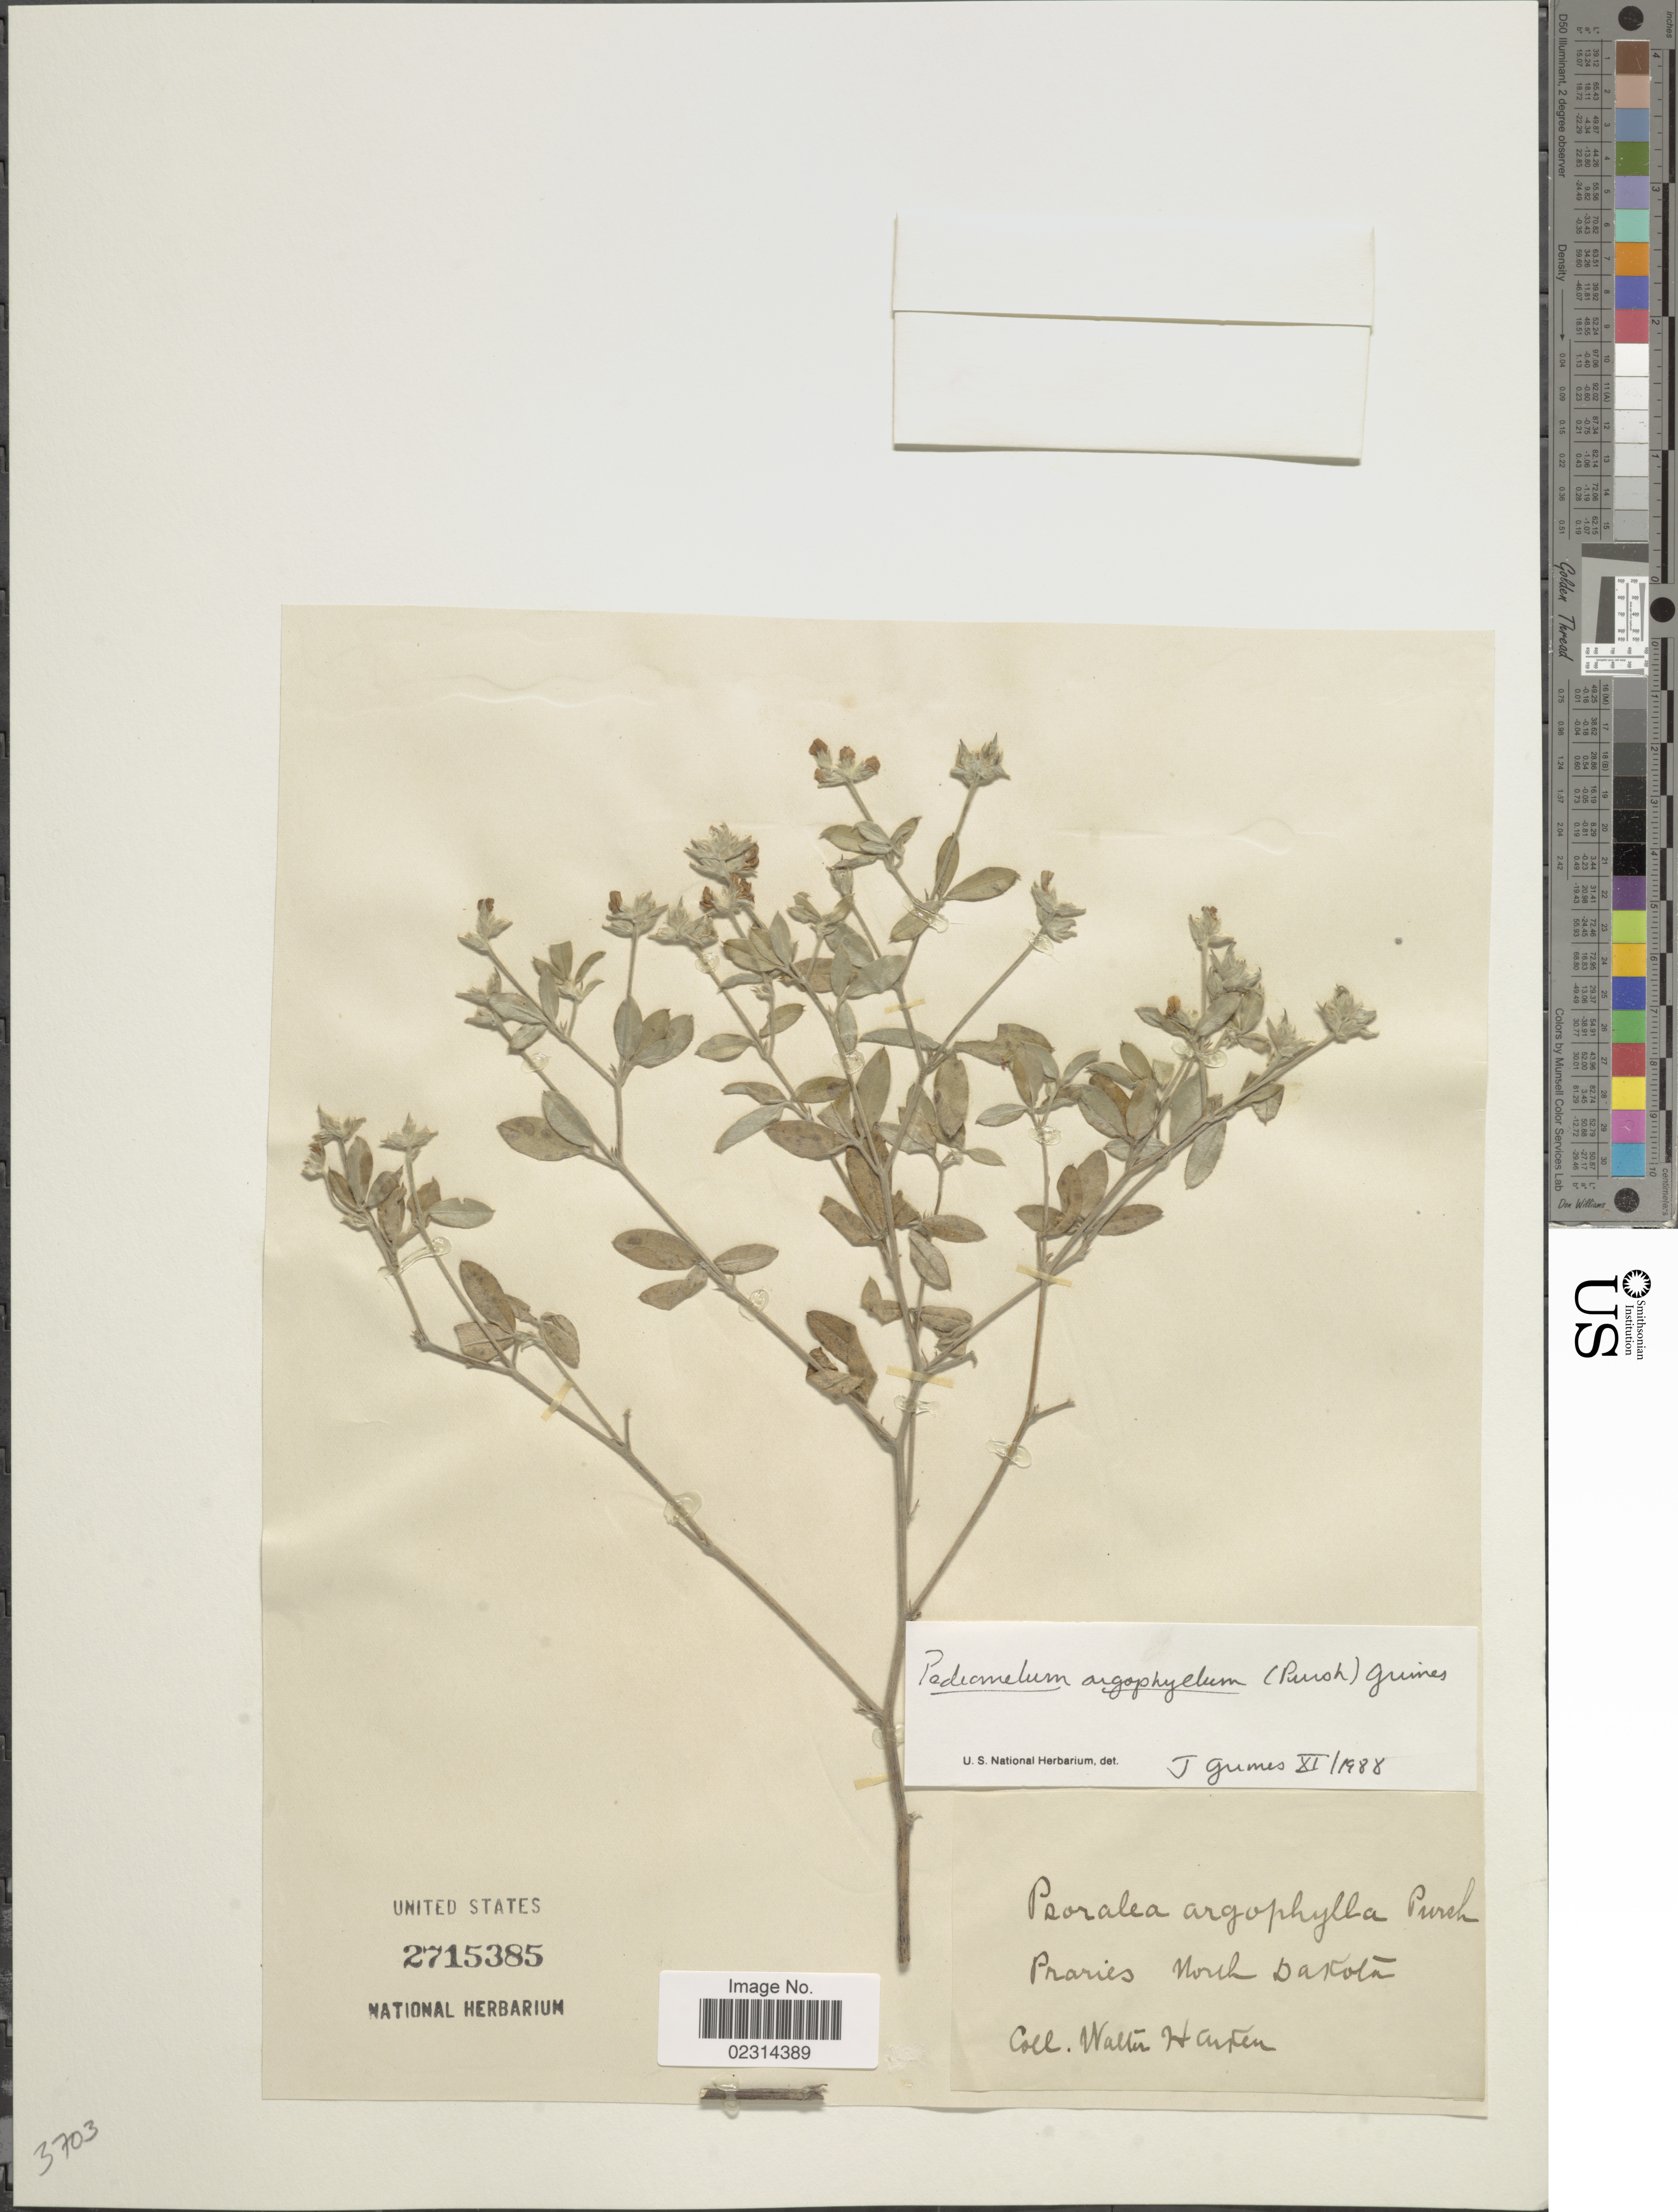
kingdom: Plantae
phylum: Tracheophyta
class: Magnoliopsida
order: Fabales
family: Fabaceae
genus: Pediomelum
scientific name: Pediomelum argophyllum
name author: (Pursh) J.W. Grimes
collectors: W. Aiken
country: United States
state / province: North Dakota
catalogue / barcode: US 2715385